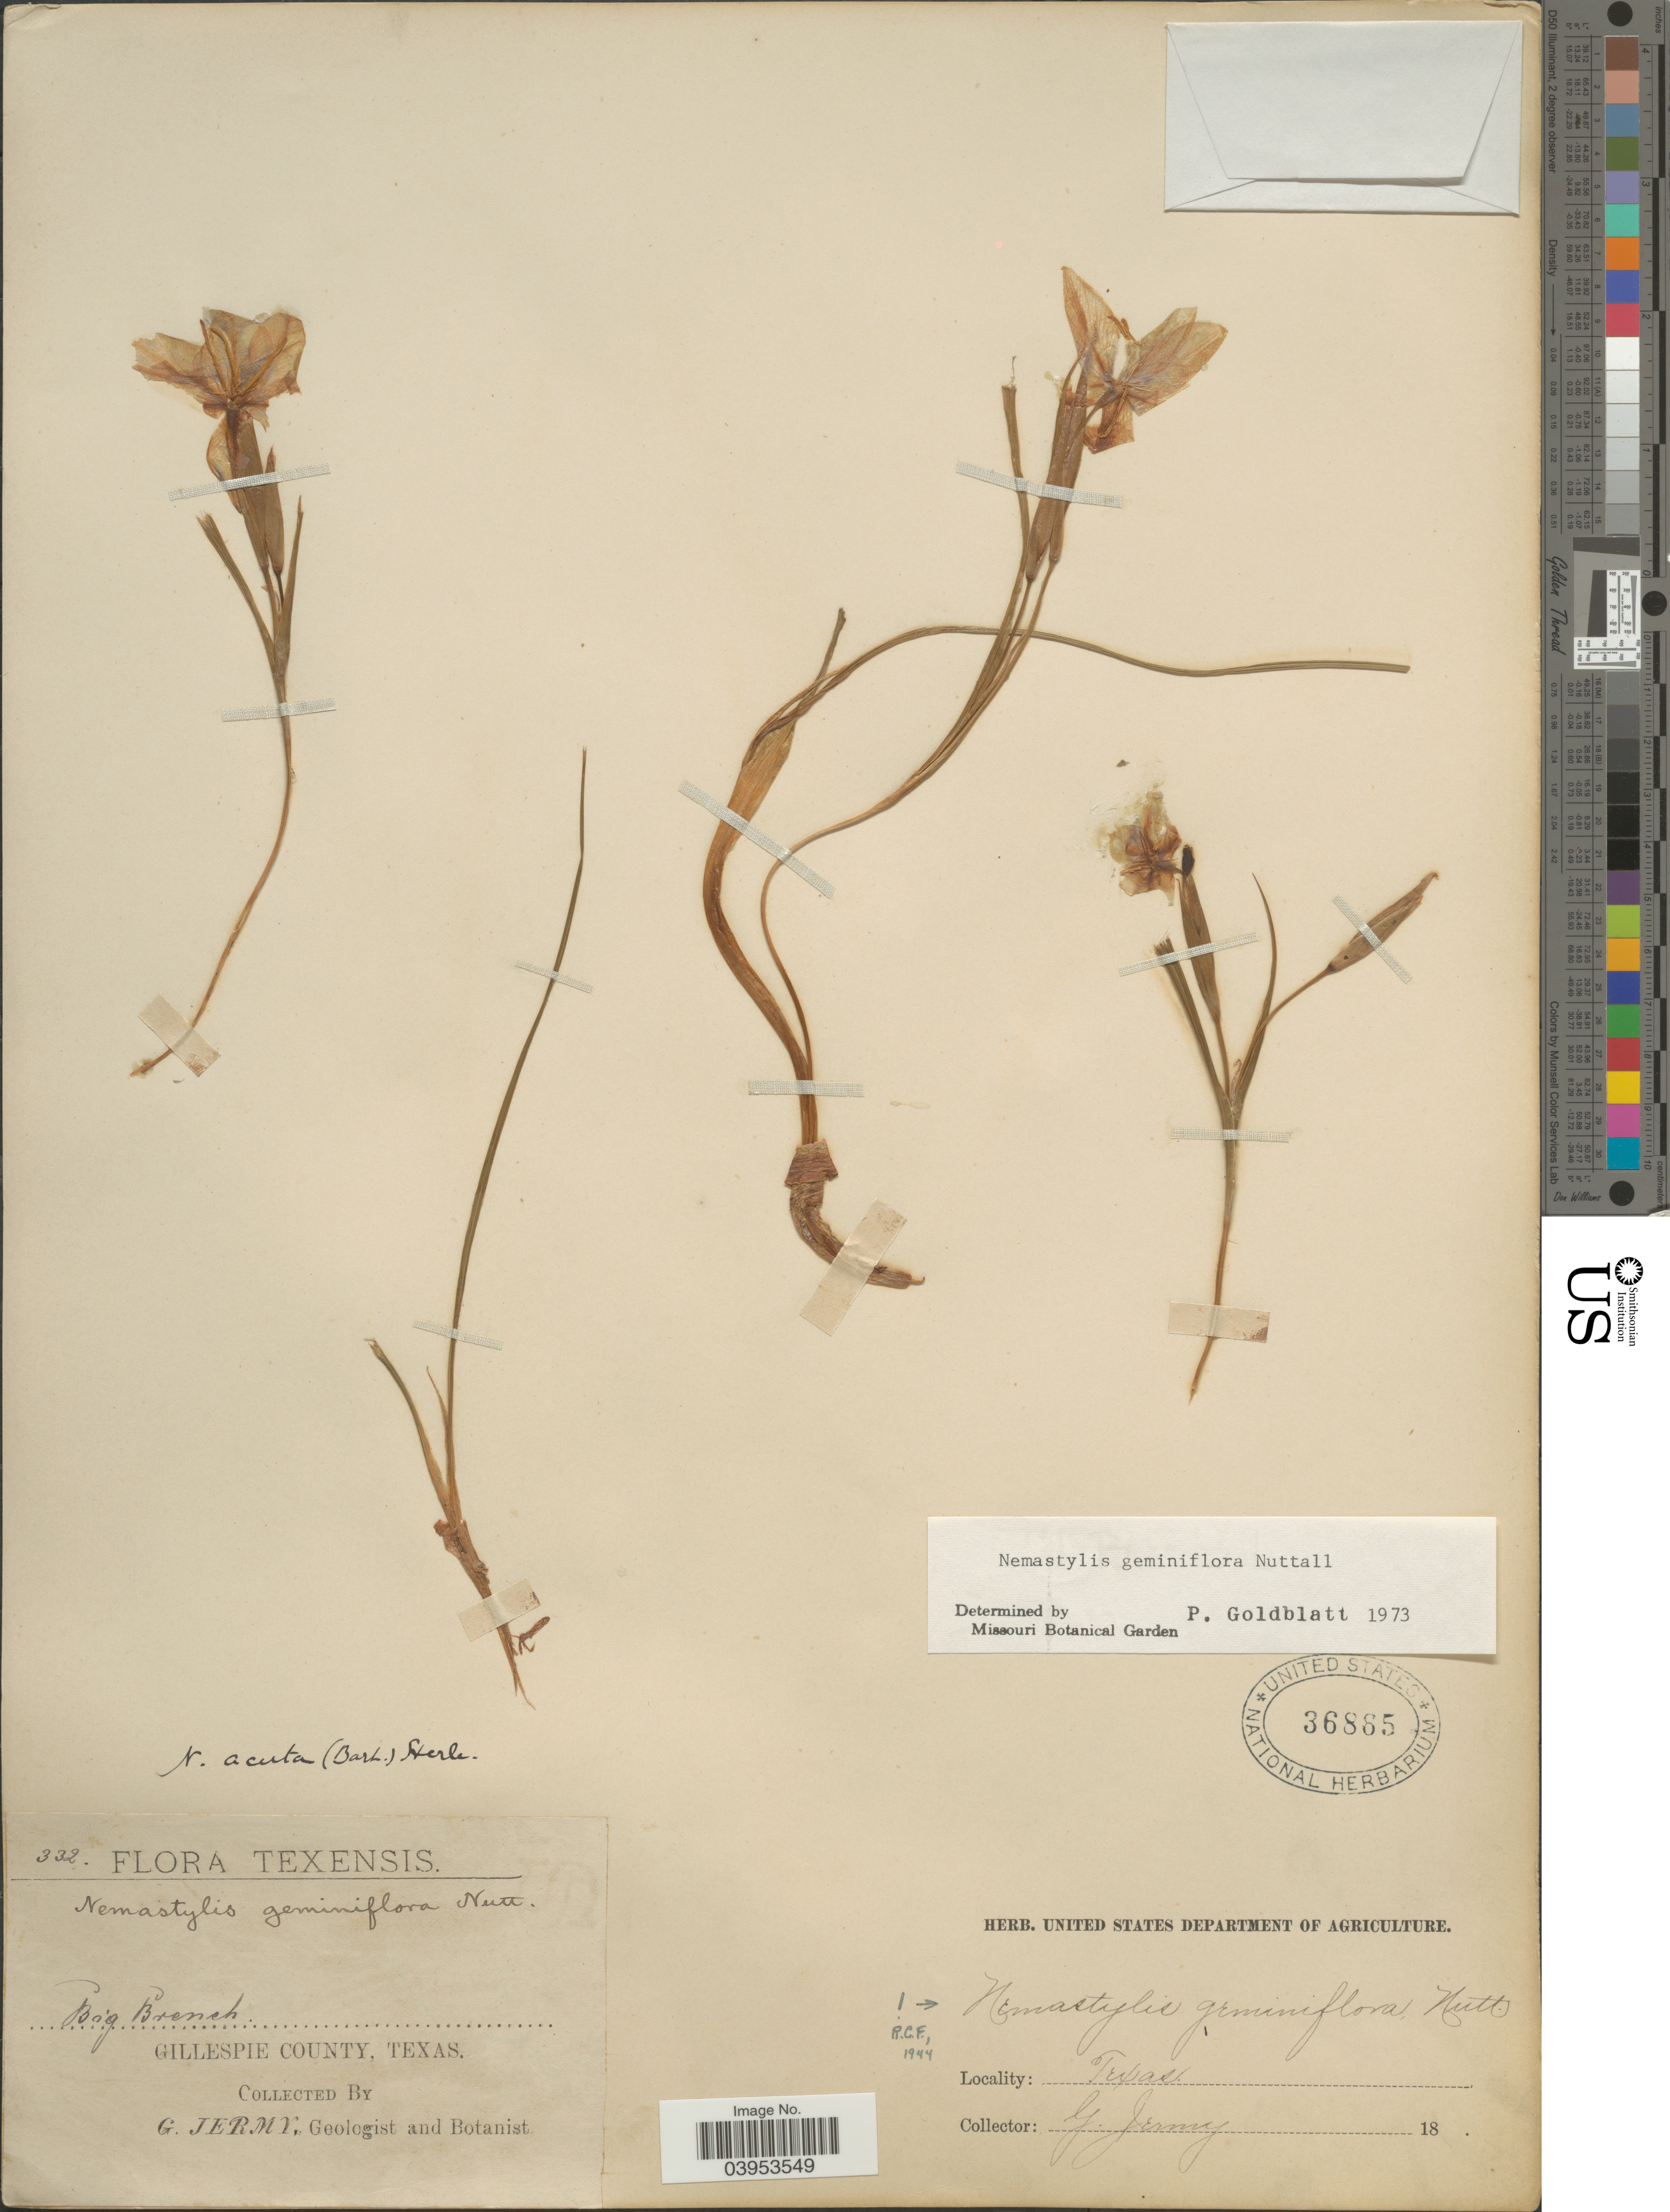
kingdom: Plantae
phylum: Tracheophyta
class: Liliopsida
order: Asparagales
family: Iridaceae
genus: Nemastylis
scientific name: Nemastylis geminiflora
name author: Nutt.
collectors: G. Jermy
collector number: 332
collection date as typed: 18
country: United States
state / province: Texas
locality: Big Branch. Gillespie County.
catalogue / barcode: US 36865